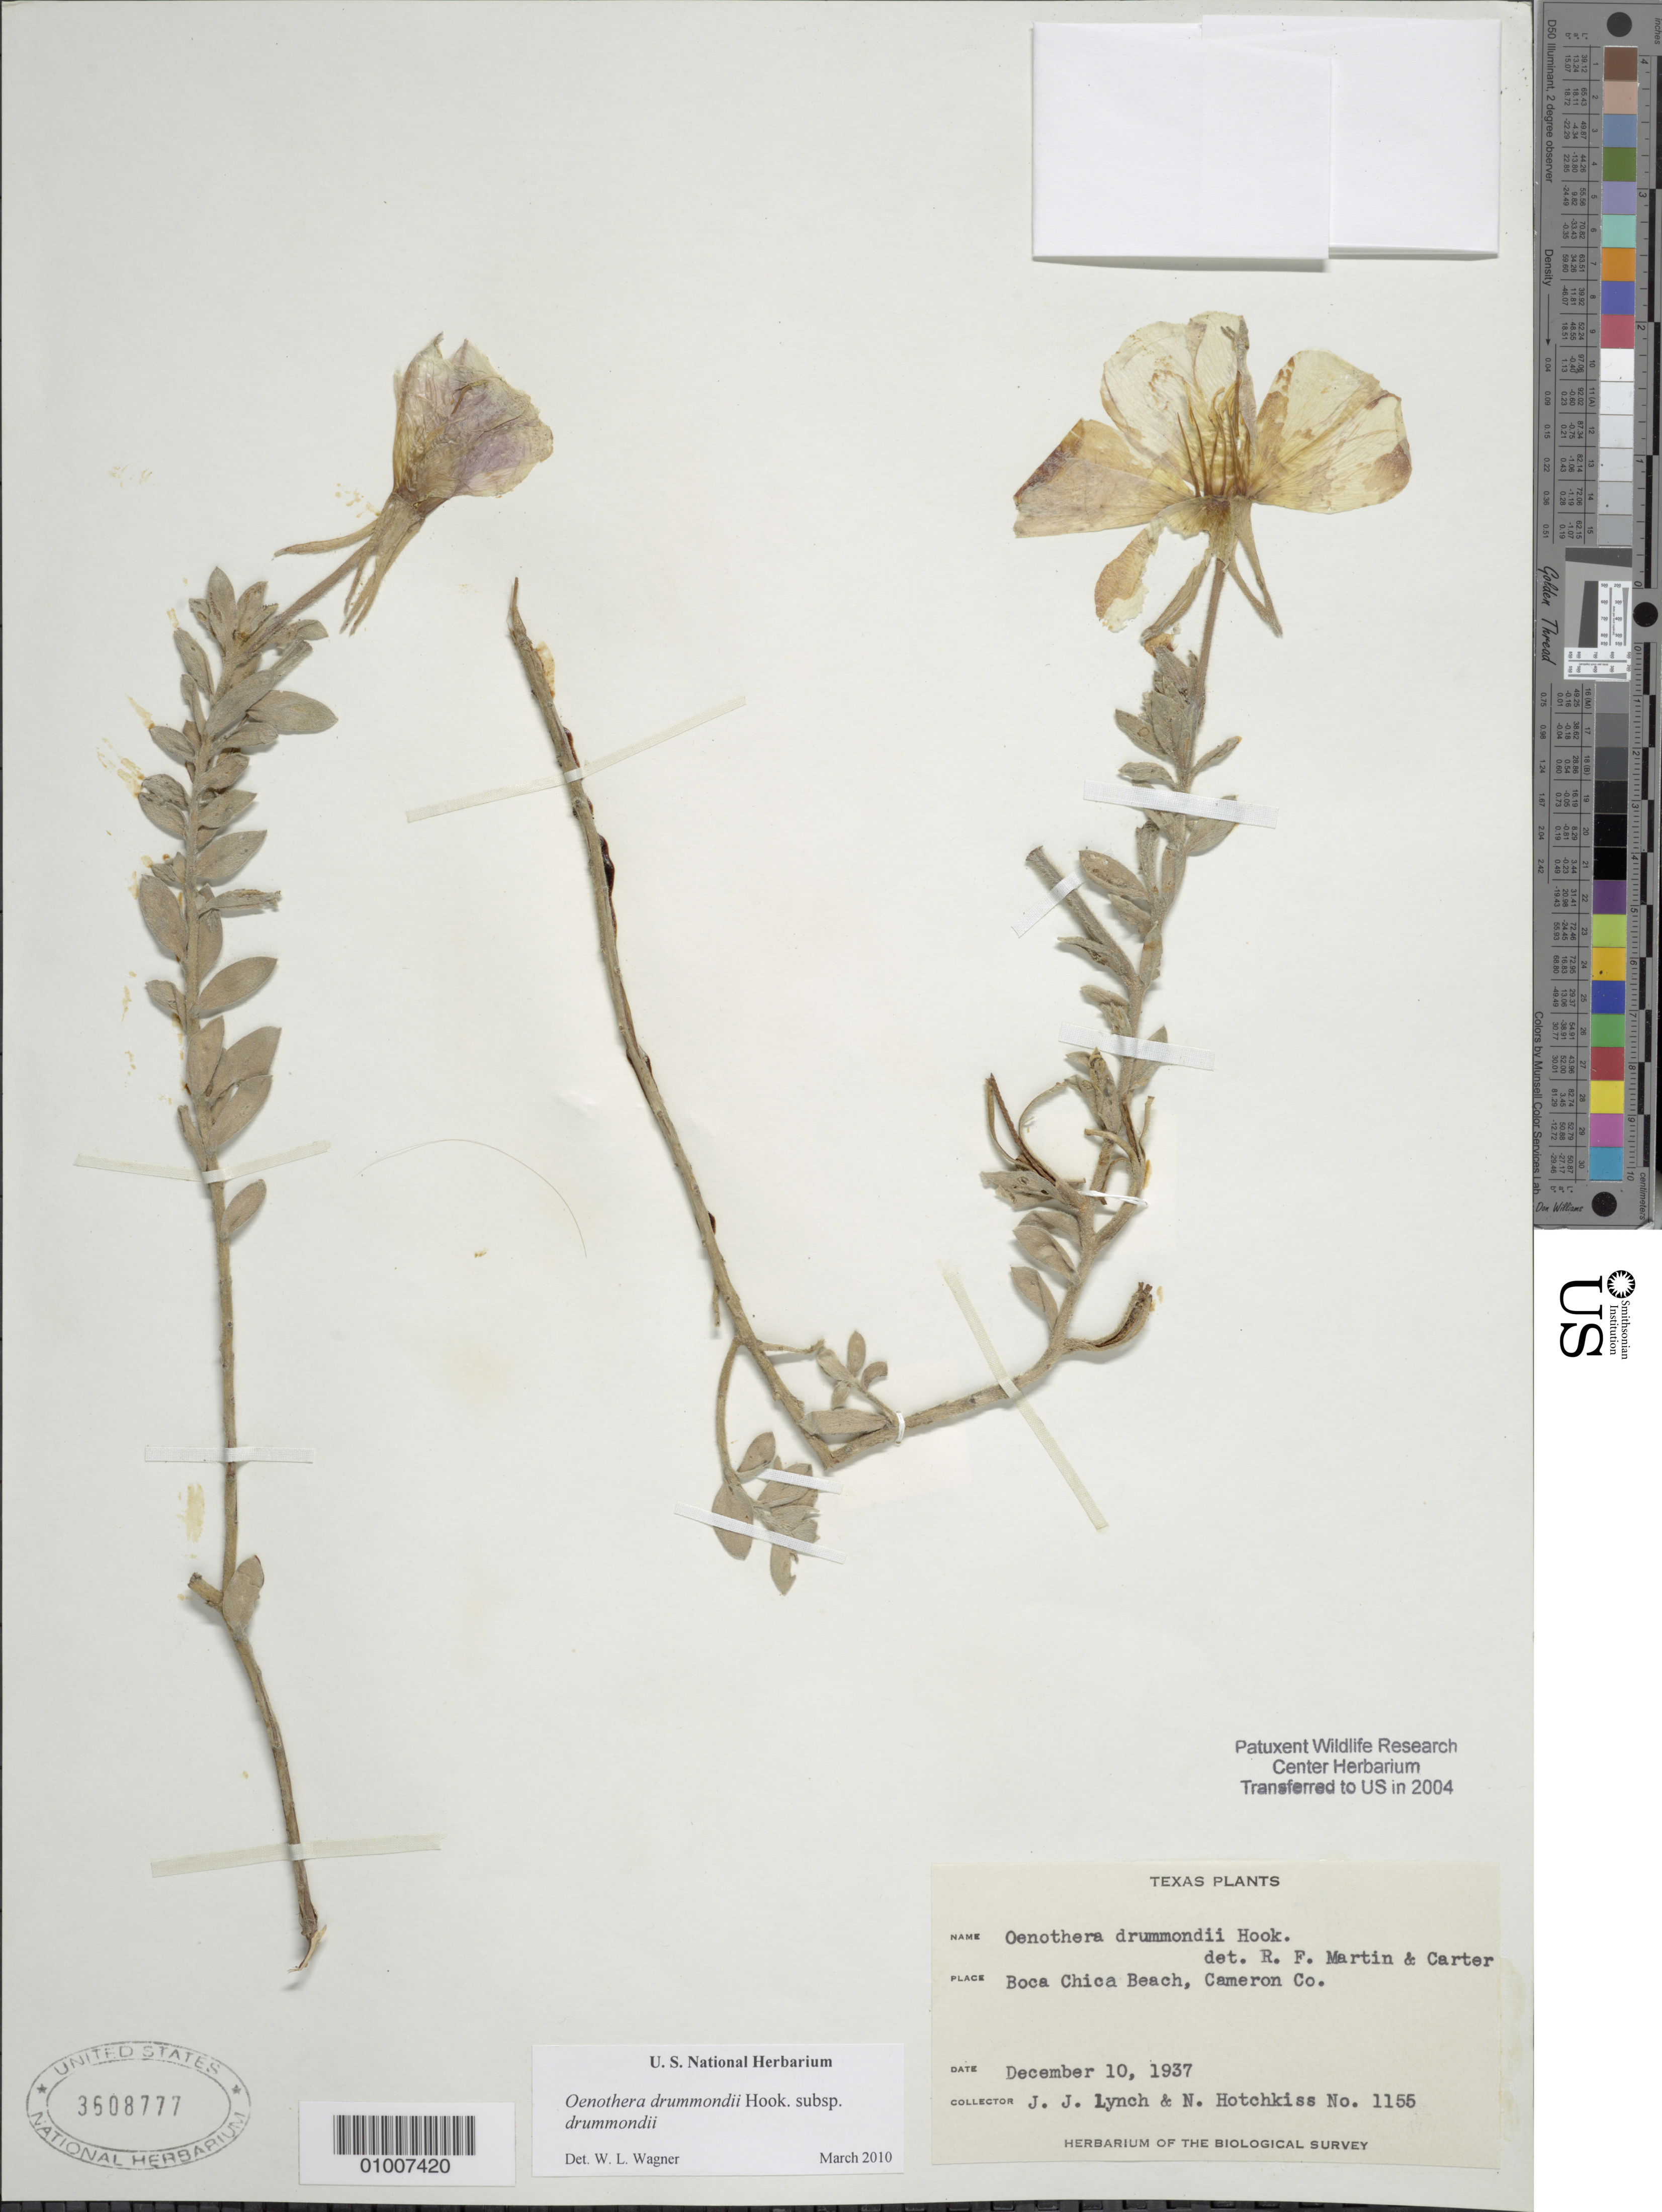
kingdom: Plantae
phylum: Tracheophyta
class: Magnoliopsida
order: Myrtales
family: Onagraceae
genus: Oenothera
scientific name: Oenothera drummondii subsp. drummondii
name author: Hook.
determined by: Wagner, W. L., (BOT), Smithsonian Institution - National Museum of Natural History (UNITED STATES)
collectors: J. Lynch & N. Hotchkiss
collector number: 1155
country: United States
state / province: Texas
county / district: Cameron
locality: Boca Chica Beach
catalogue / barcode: US 3608777